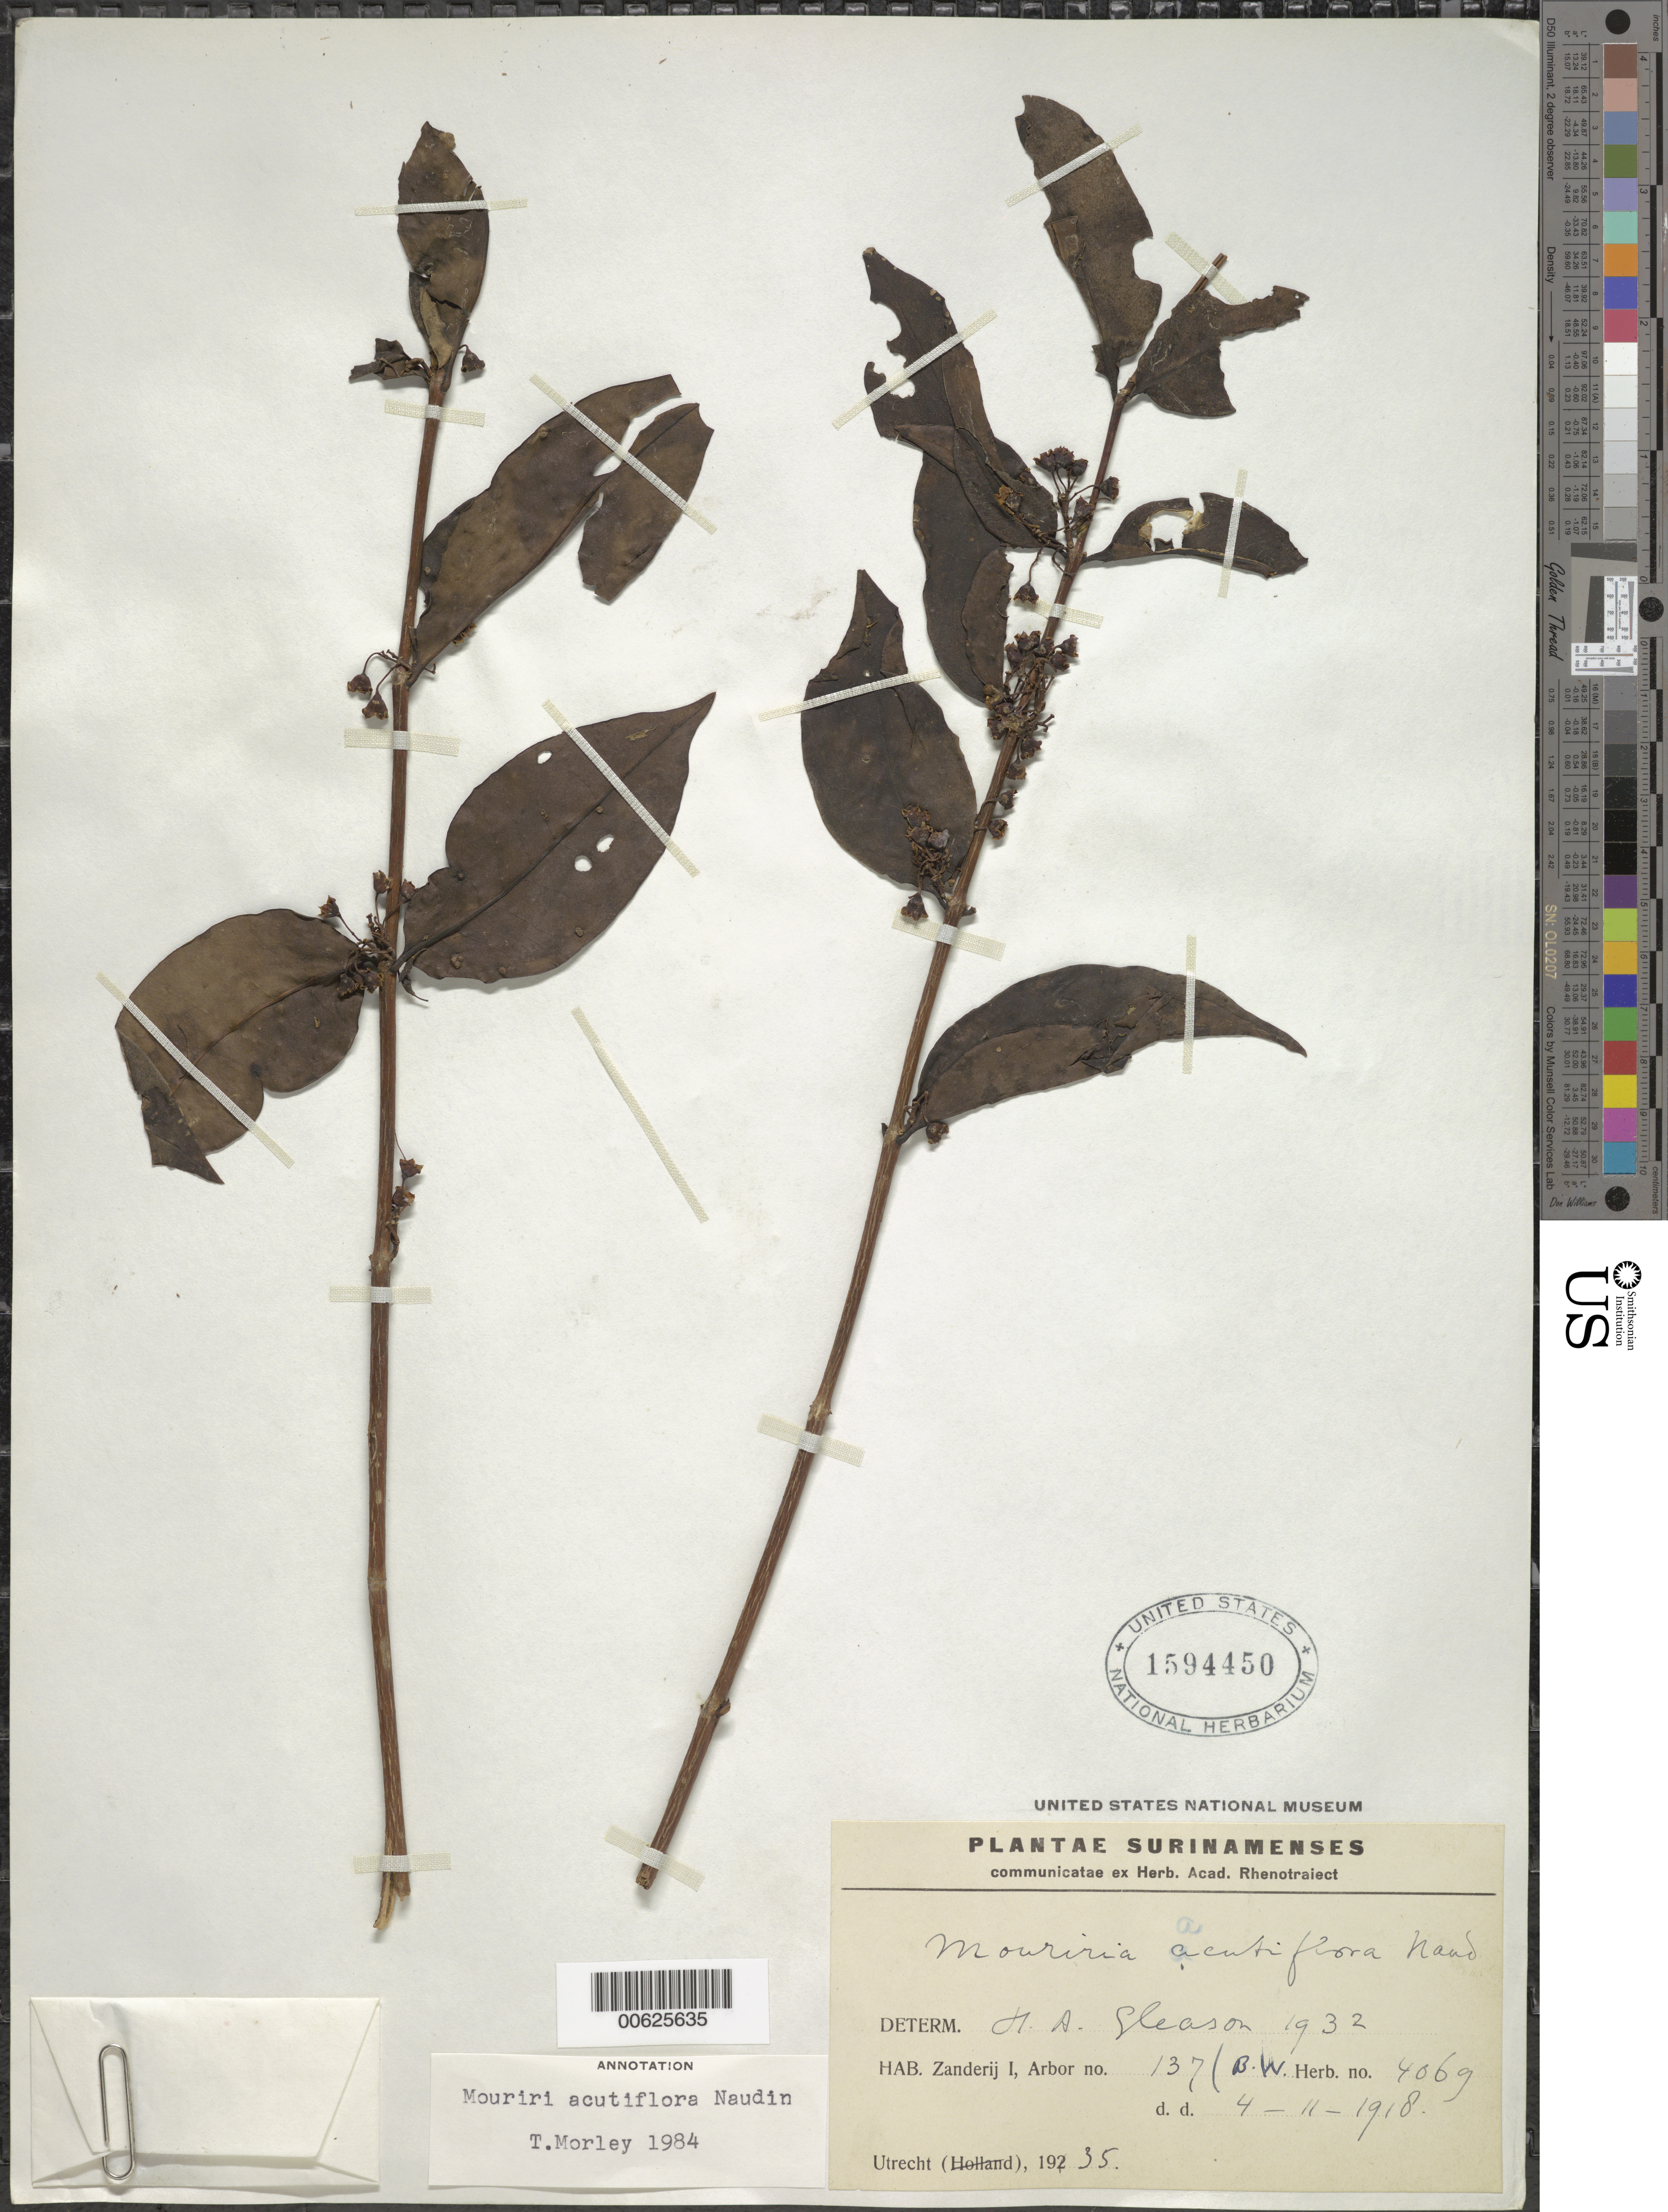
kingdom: Plantae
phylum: Tracheophyta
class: Magnoliopsida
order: Myrtales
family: Melastomataceae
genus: Mouriri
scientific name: Mouriri acutiflora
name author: Naudin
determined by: Morley, T.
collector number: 4069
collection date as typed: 4-Nov-18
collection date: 1918-11-04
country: Suriname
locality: Zanderij I., Forest Reserve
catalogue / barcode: US 1594450